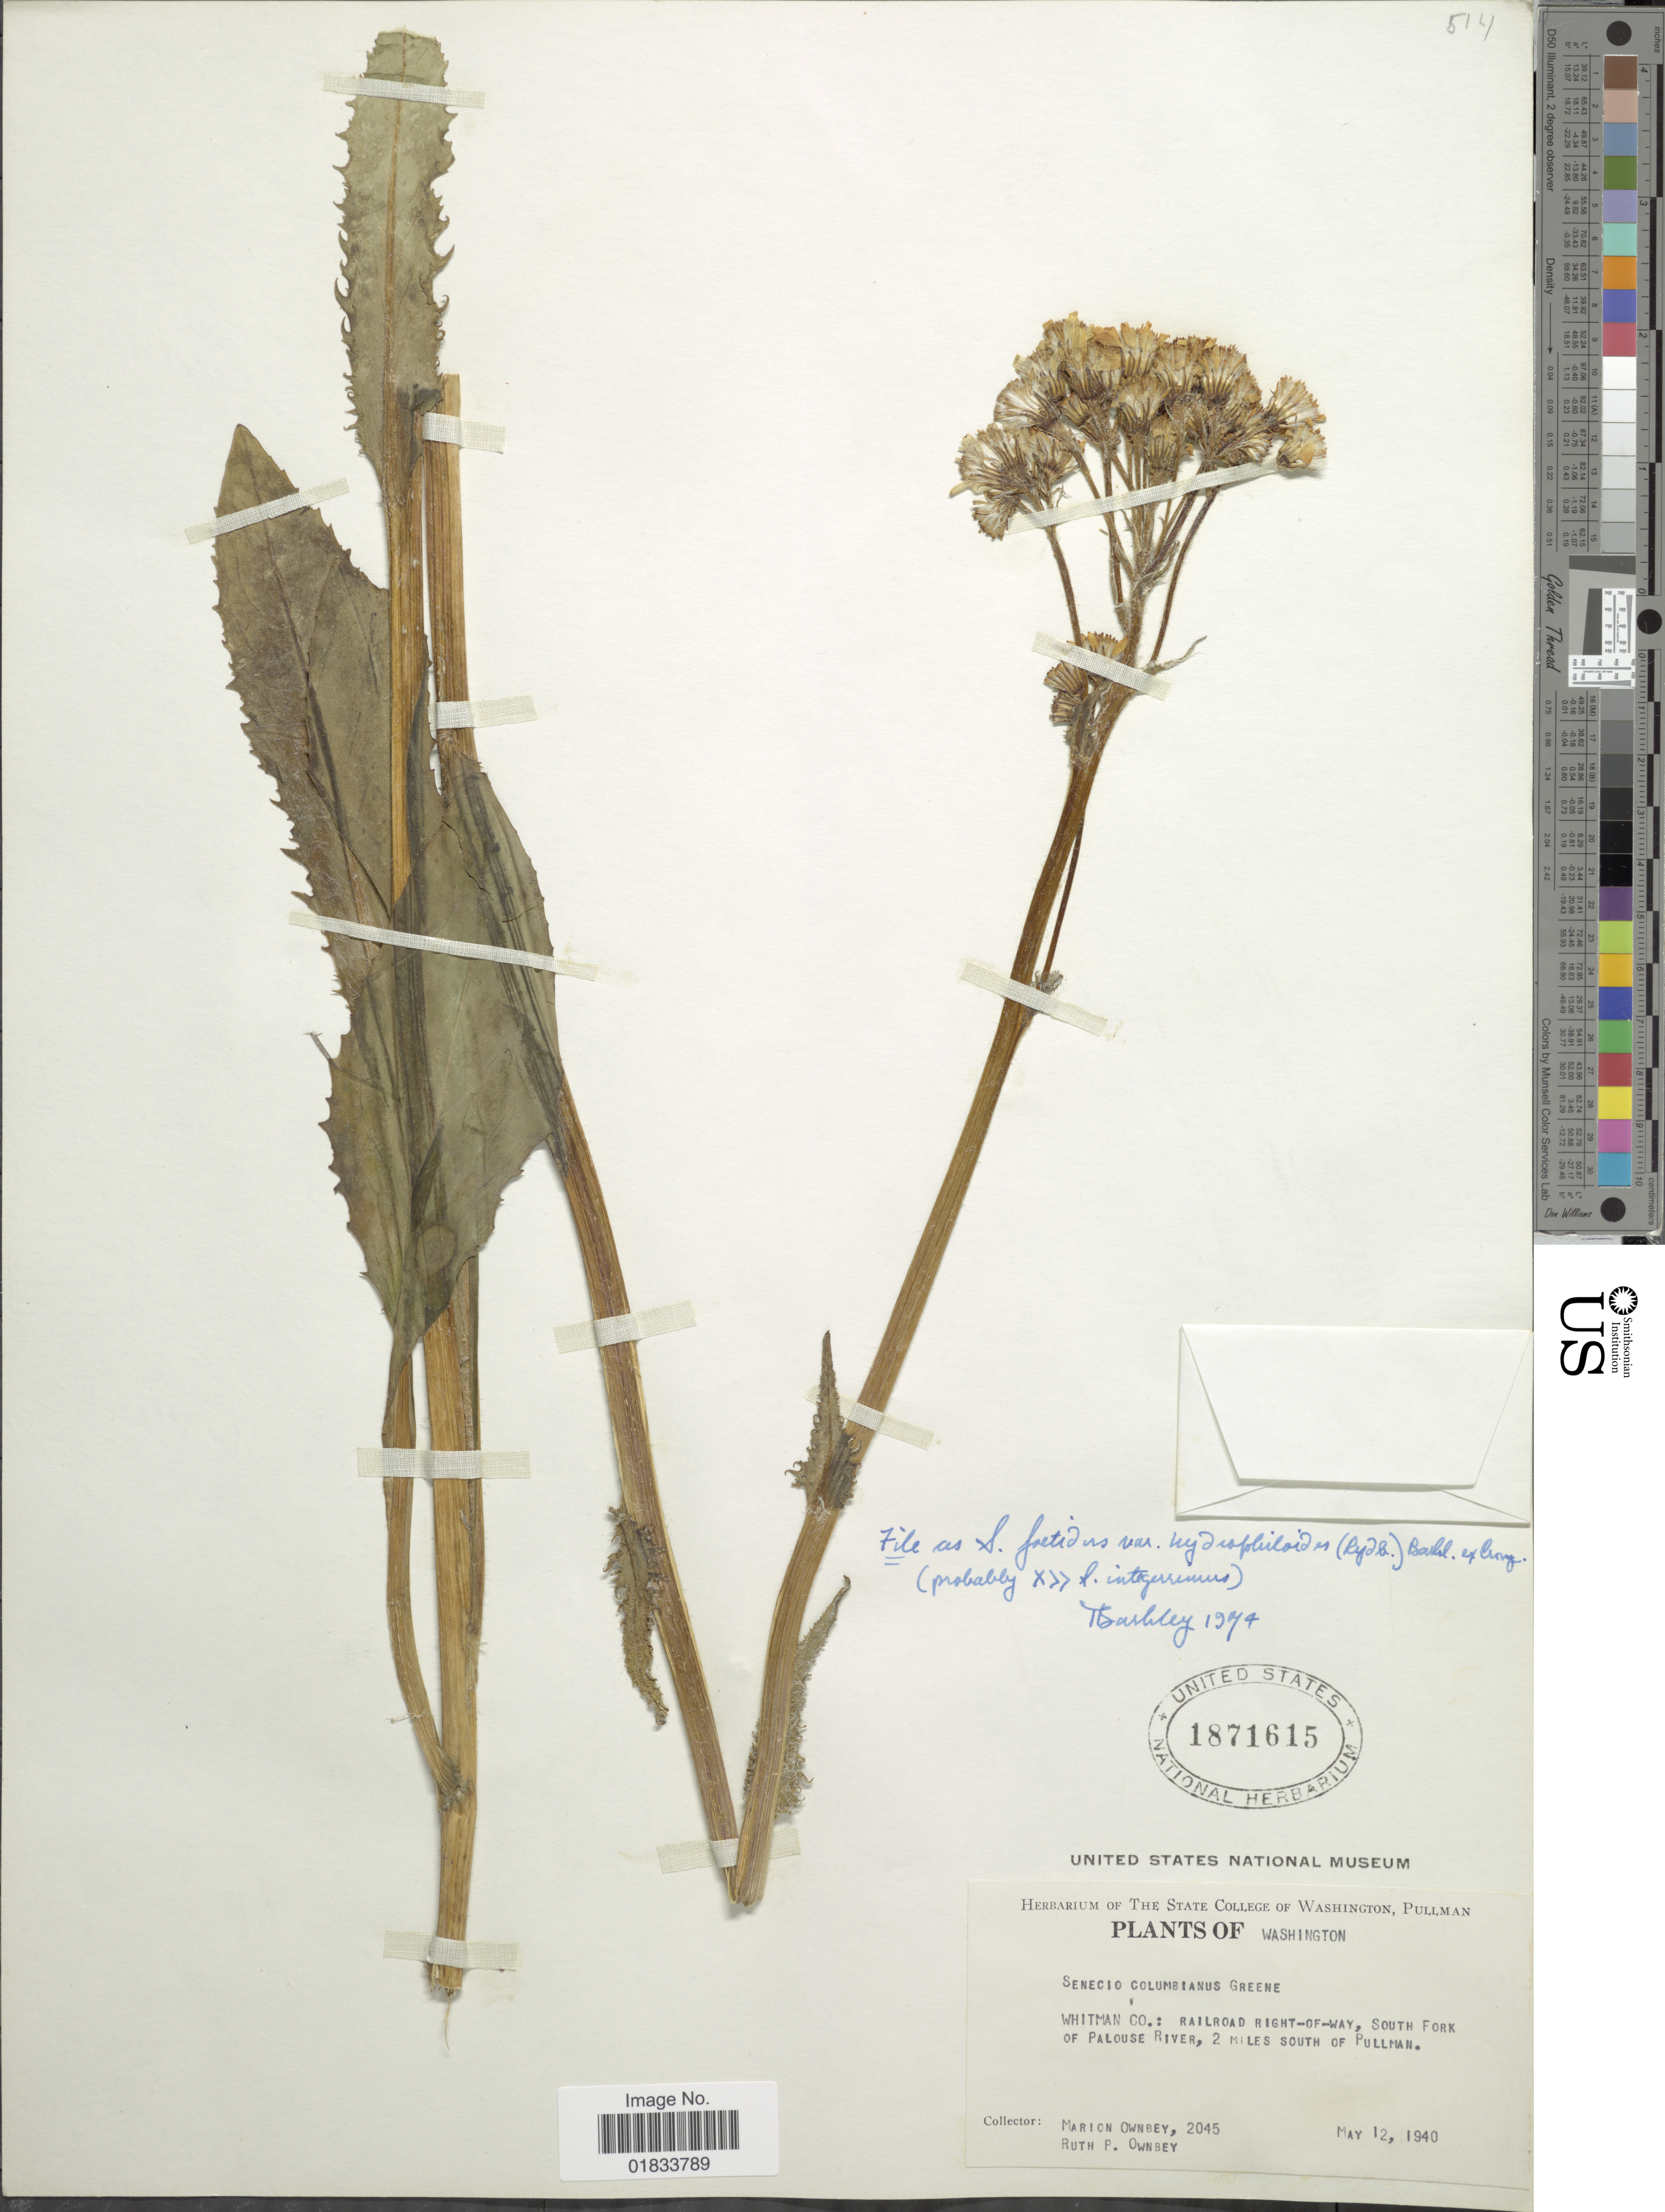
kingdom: Plantae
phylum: Tracheophyta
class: Magnoliopsida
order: Asterales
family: Asteraceae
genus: Senecio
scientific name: Senecio hydrophiloides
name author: Rydb.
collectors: F. M. Ownbey & R. Ownbey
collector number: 2045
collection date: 1940-05-12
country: United States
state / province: Washington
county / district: Whitman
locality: Whitman Co.: Railroad right of way, South Fork of Palouse River, 2 miles south of Pullman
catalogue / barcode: US 1871615